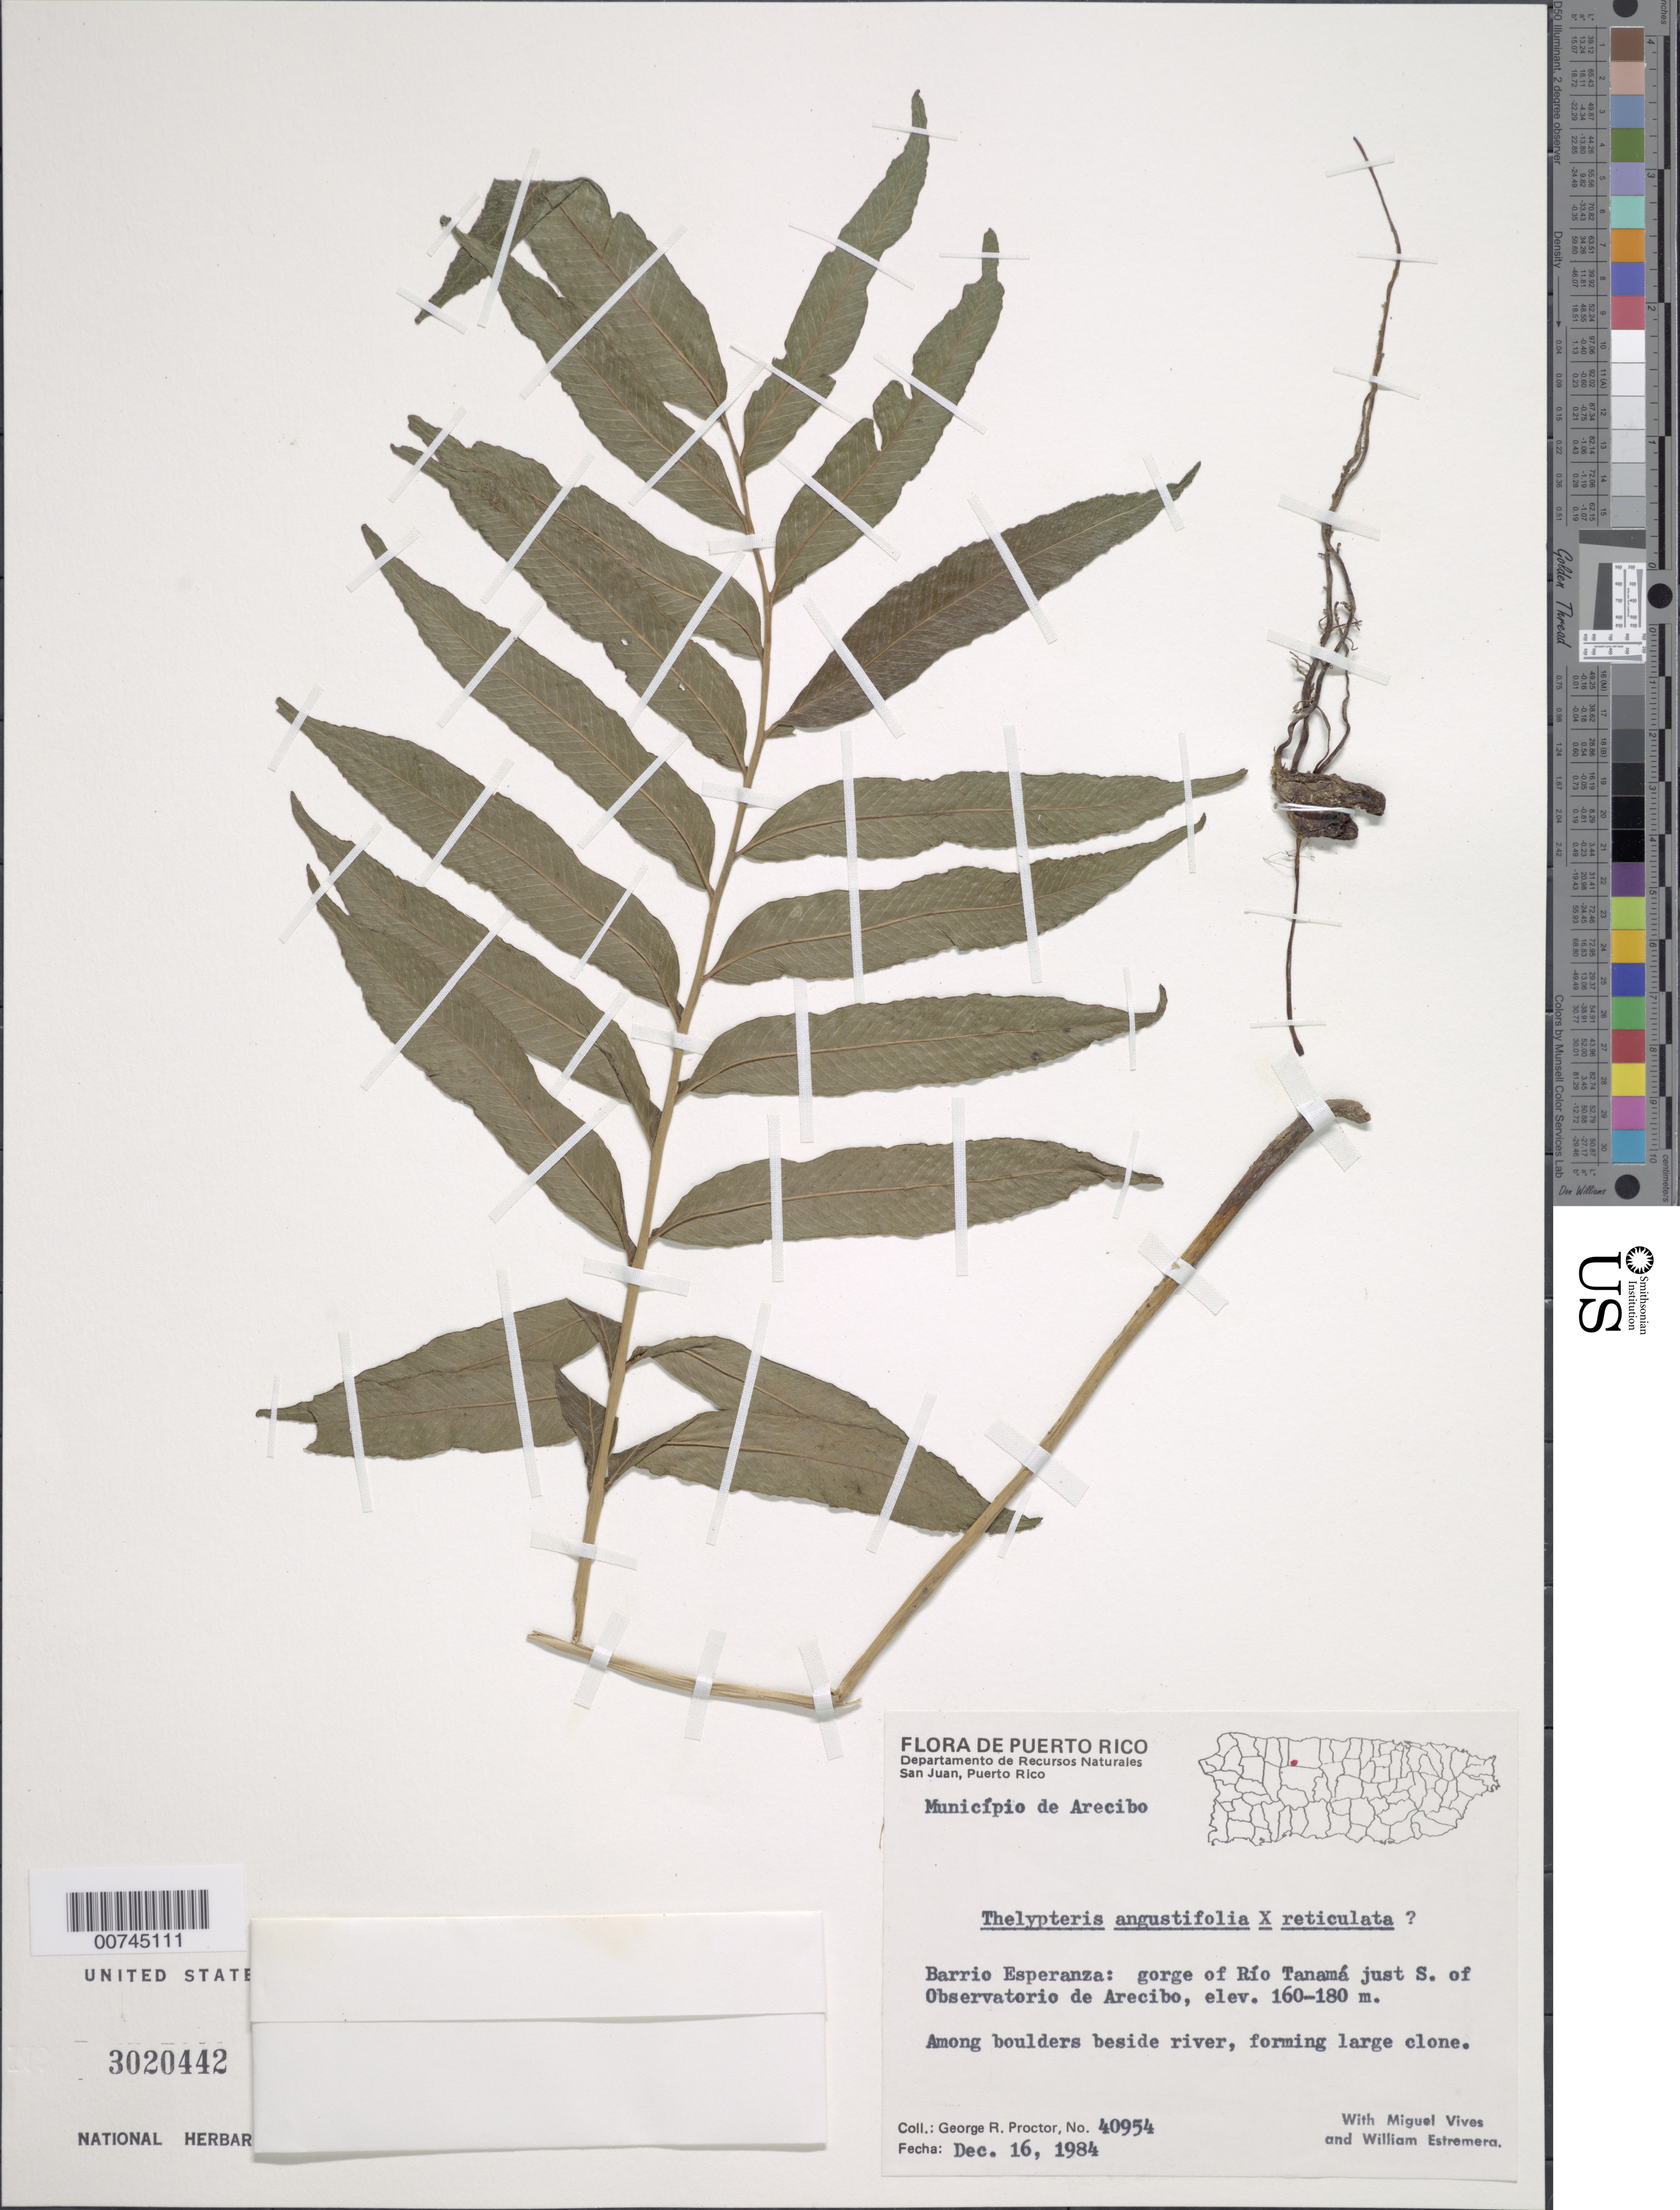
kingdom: Plantae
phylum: Tracheophyta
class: Polypodiopsida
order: Polypodiales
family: Thelypteridaceae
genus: Meniscium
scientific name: Meniscium angustifolium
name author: Willd.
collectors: G. R. Proctor, M. Vives & W. Estremera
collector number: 40954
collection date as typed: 16 Dec 1984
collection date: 1984-12-16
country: Puerto Rico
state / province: Arecibo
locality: Barrio Esperanza: gorge of Río Tanamá just S of Observatorio de Arecibo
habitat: Among boulders beside river, forming large clone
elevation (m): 160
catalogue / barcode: US 3020442